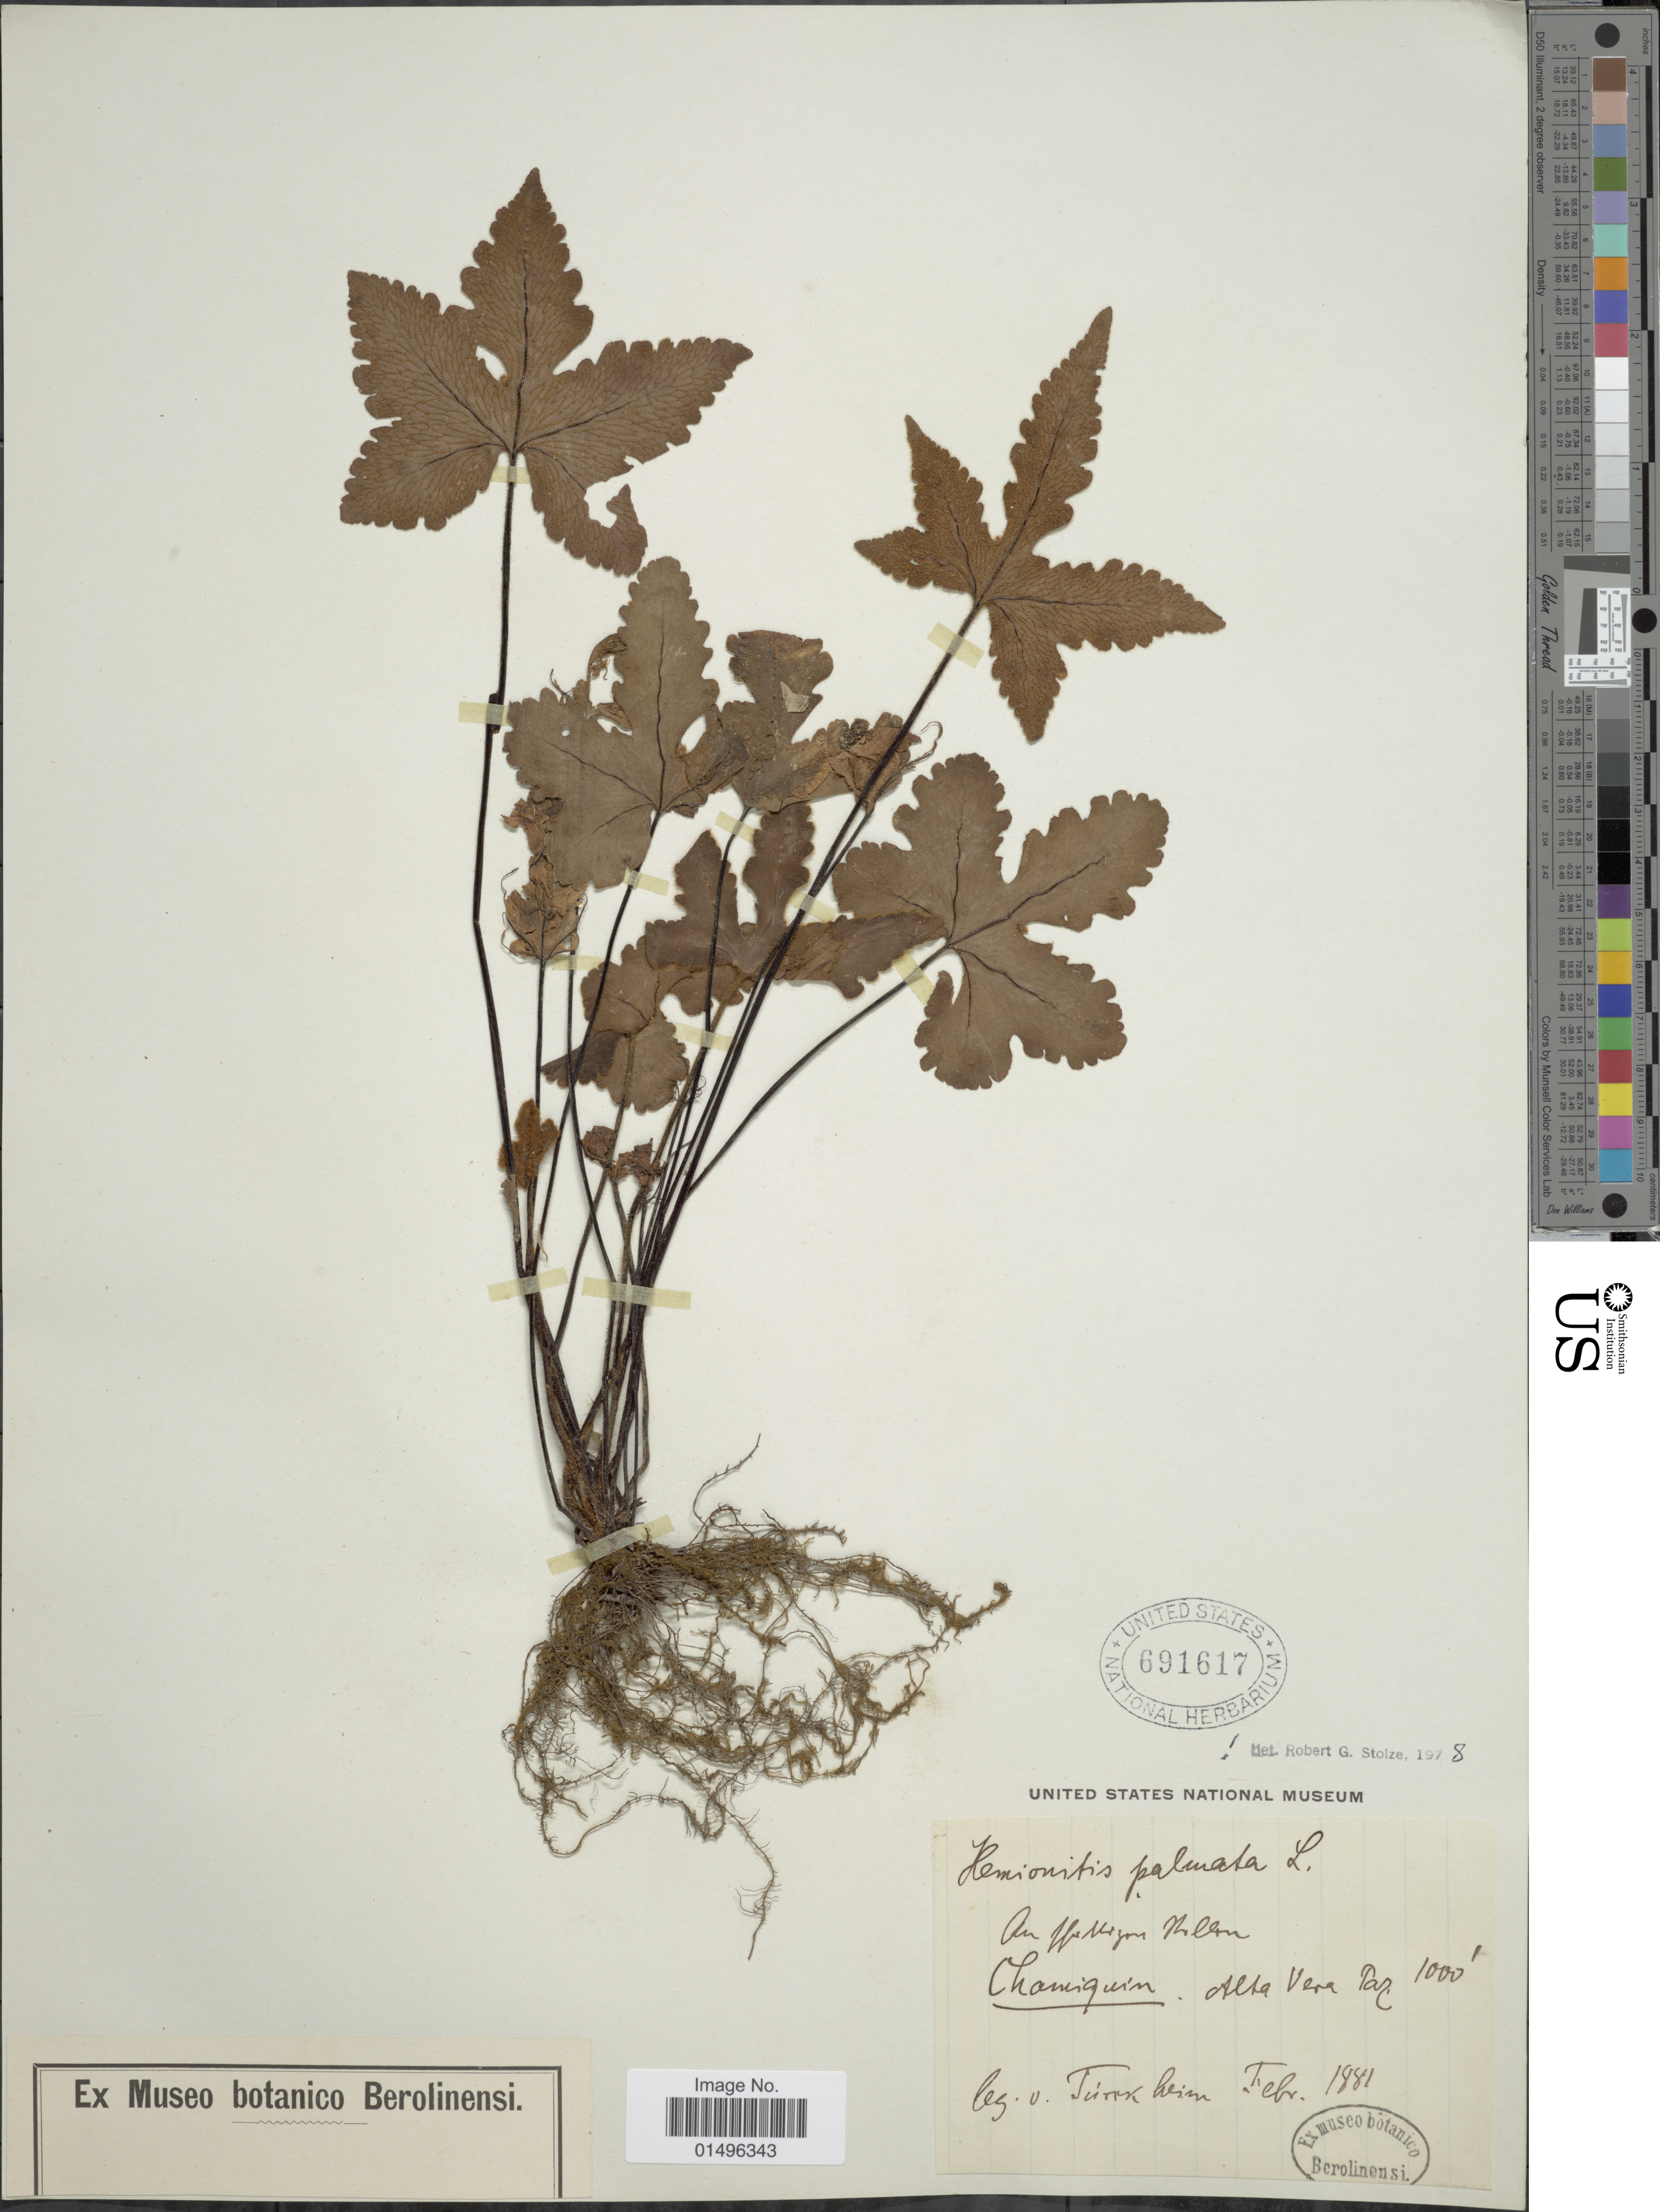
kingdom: Plantae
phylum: Tracheophyta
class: Polypodiopsida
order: Polypodiales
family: Pteridaceae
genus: Hemionitis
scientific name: Hemionitis palmata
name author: L.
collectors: H. von Türckheim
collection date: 1881-02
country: Guatemala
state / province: Alta Verapaz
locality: Chamiquin, Alta Verpaz.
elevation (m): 305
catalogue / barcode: US 691617